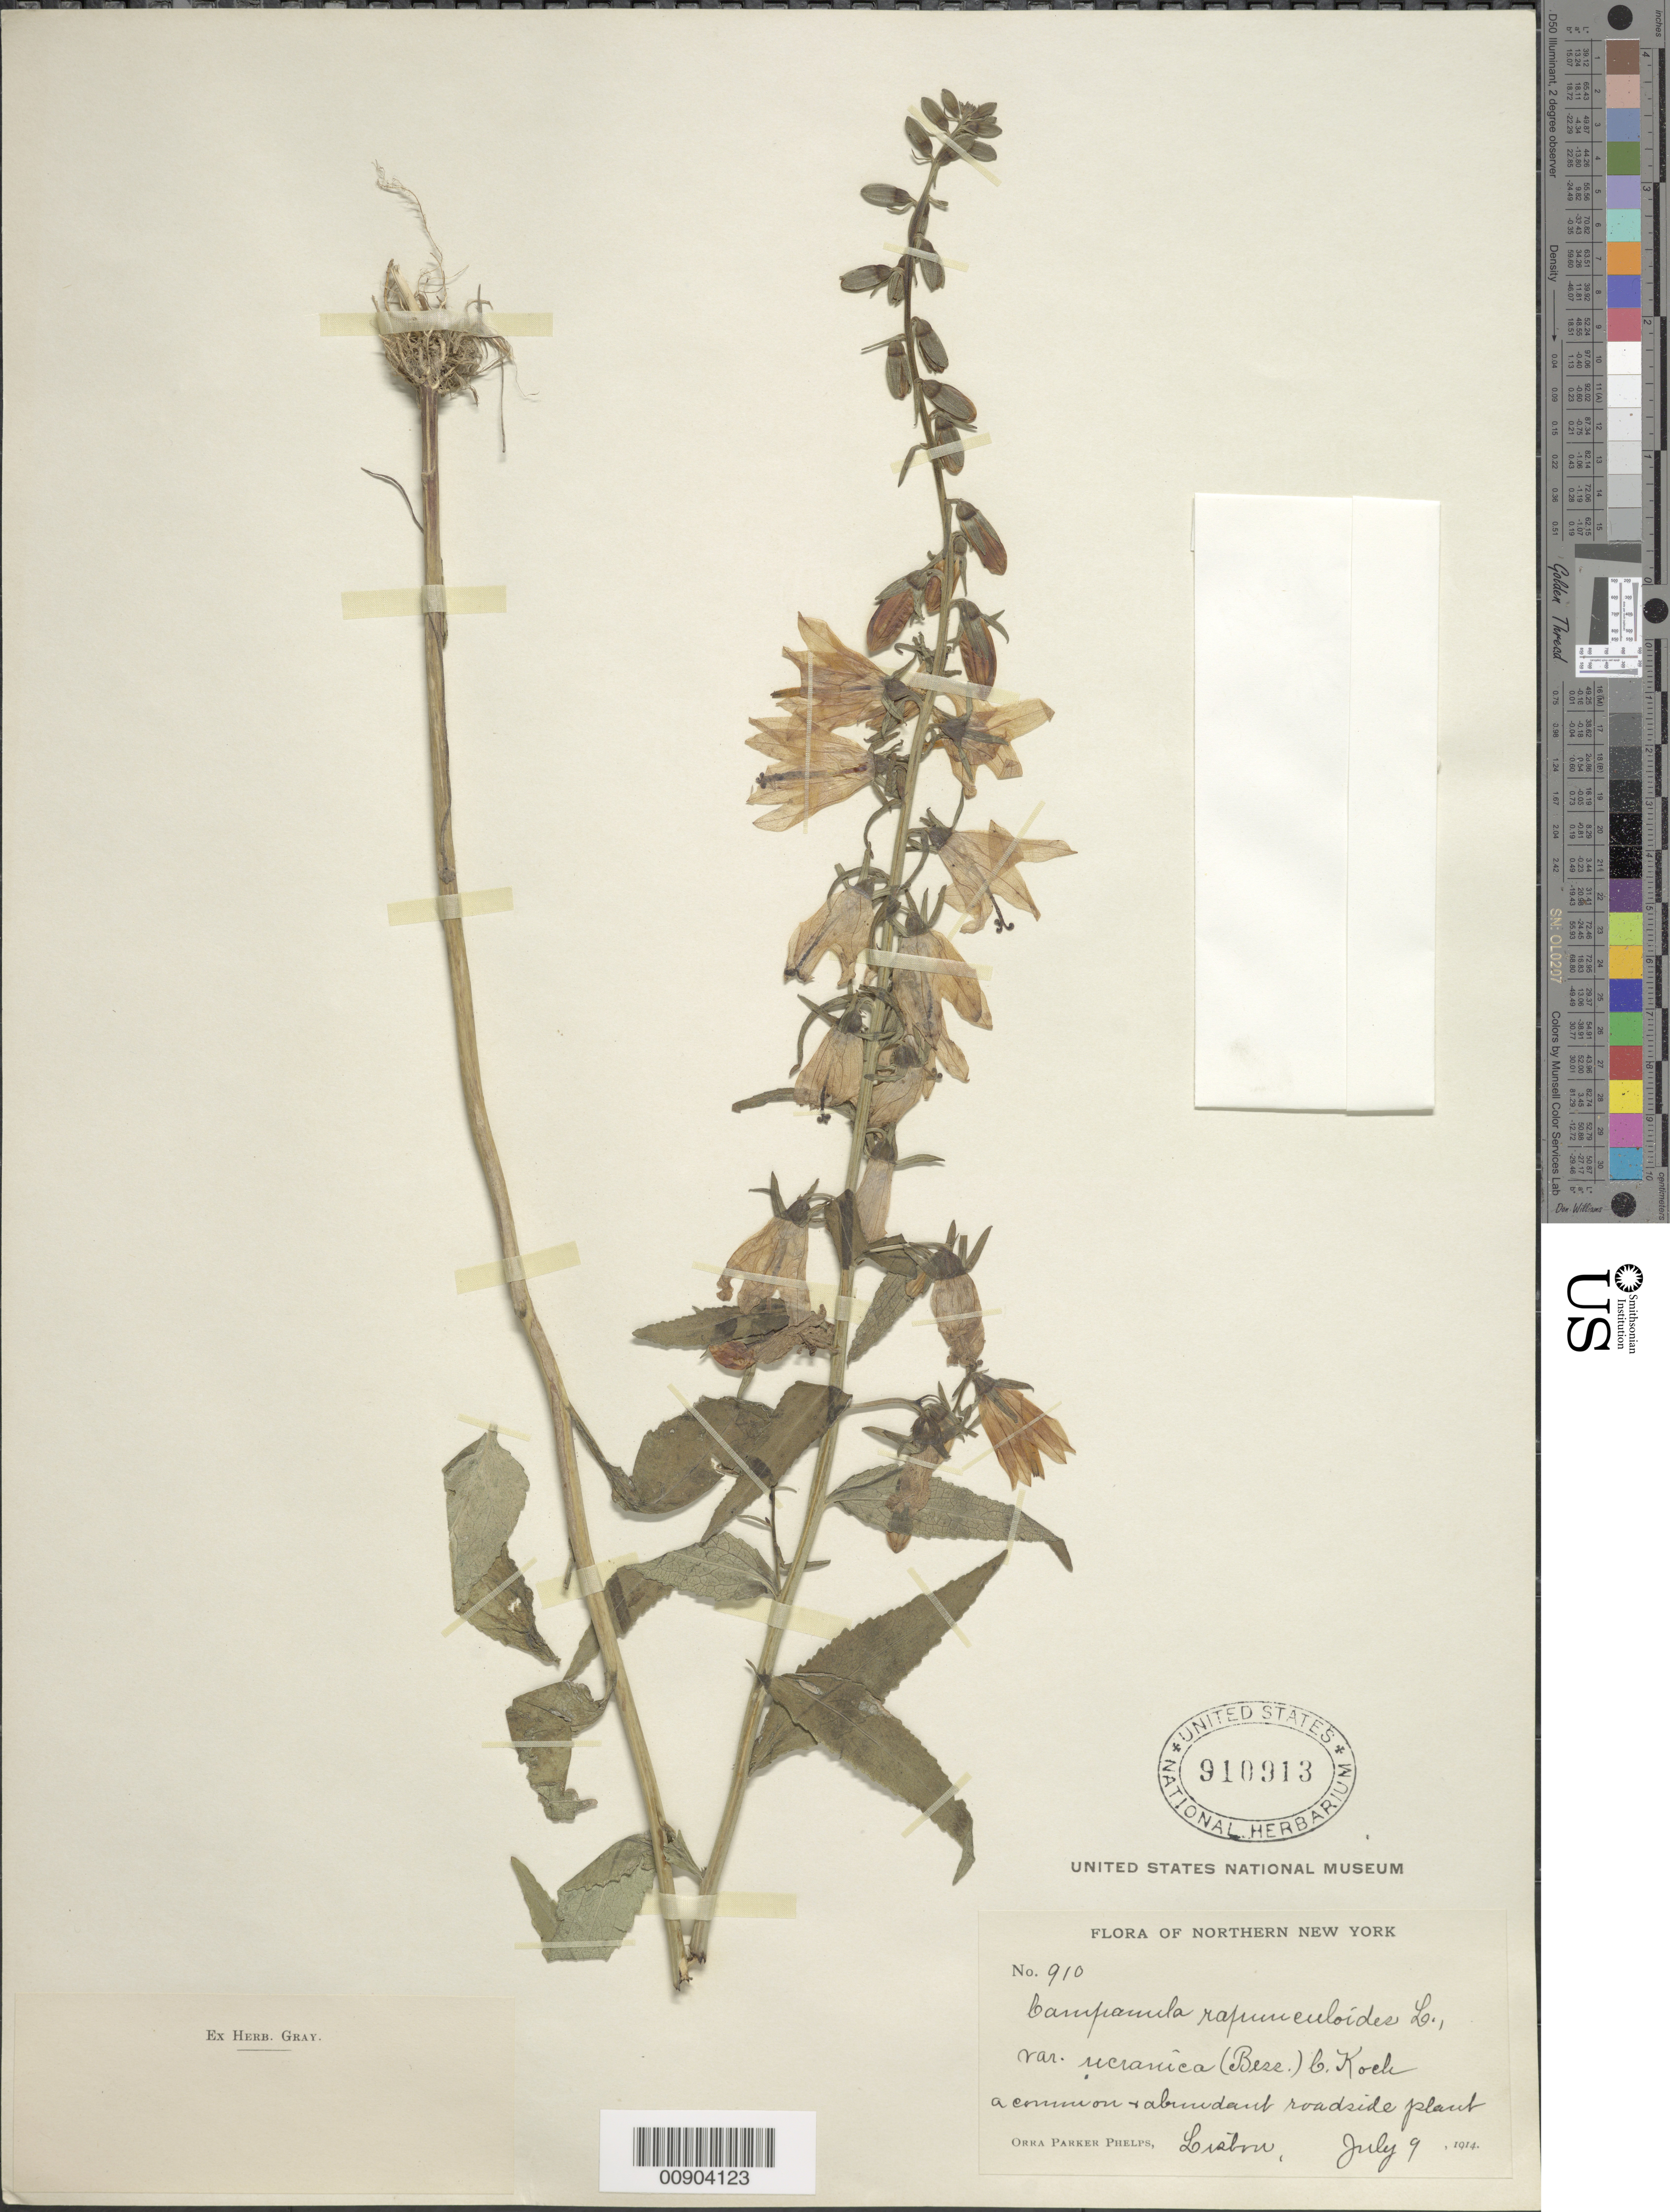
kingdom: Plantae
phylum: Tracheophyta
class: Magnoliopsida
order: Asterales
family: Campanulaceae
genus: Campanula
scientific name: Campanula rapunculoides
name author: L.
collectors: O. P. Phelps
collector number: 910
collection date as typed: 09 Jul 1914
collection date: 1914-07-09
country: United States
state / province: New York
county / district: St. Lawrence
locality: Lisbon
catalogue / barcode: US 910913